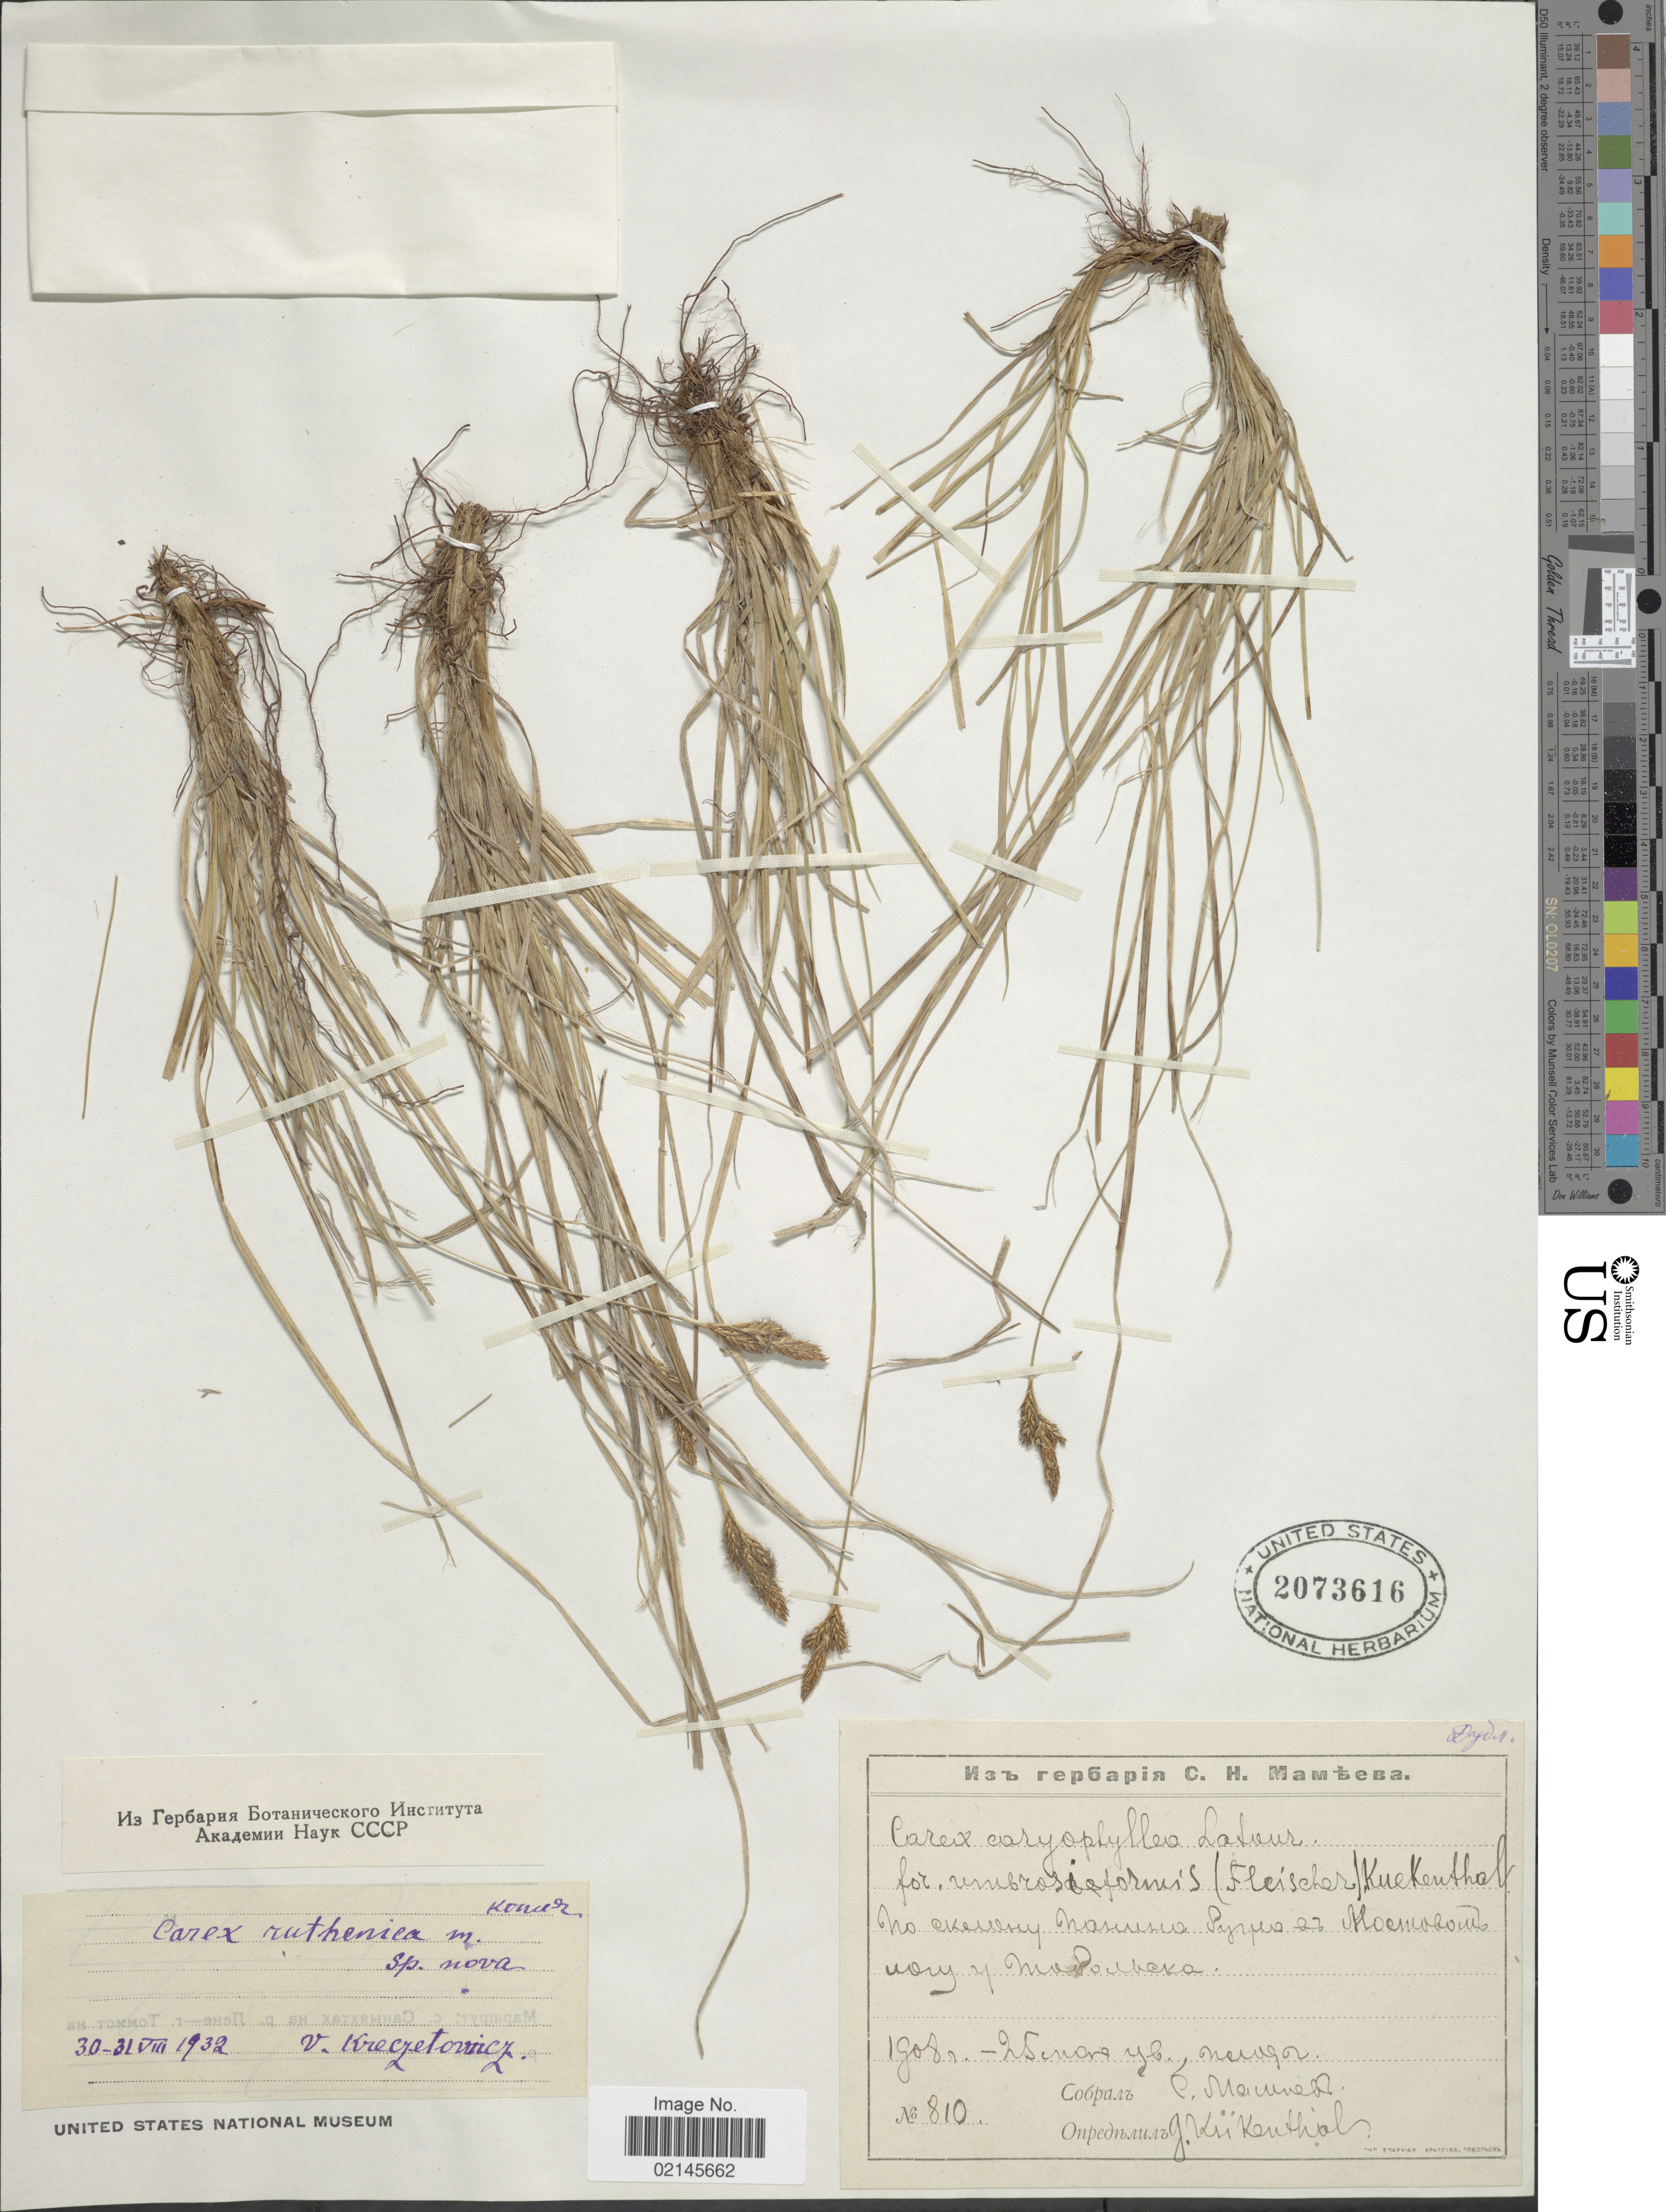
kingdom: Plantae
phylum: Tracheophyta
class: Liliopsida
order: Poales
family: Cyperaceae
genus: Carex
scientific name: Carex ruthenica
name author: V.I. Krecz.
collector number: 810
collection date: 1908-03-25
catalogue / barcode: US 2073616